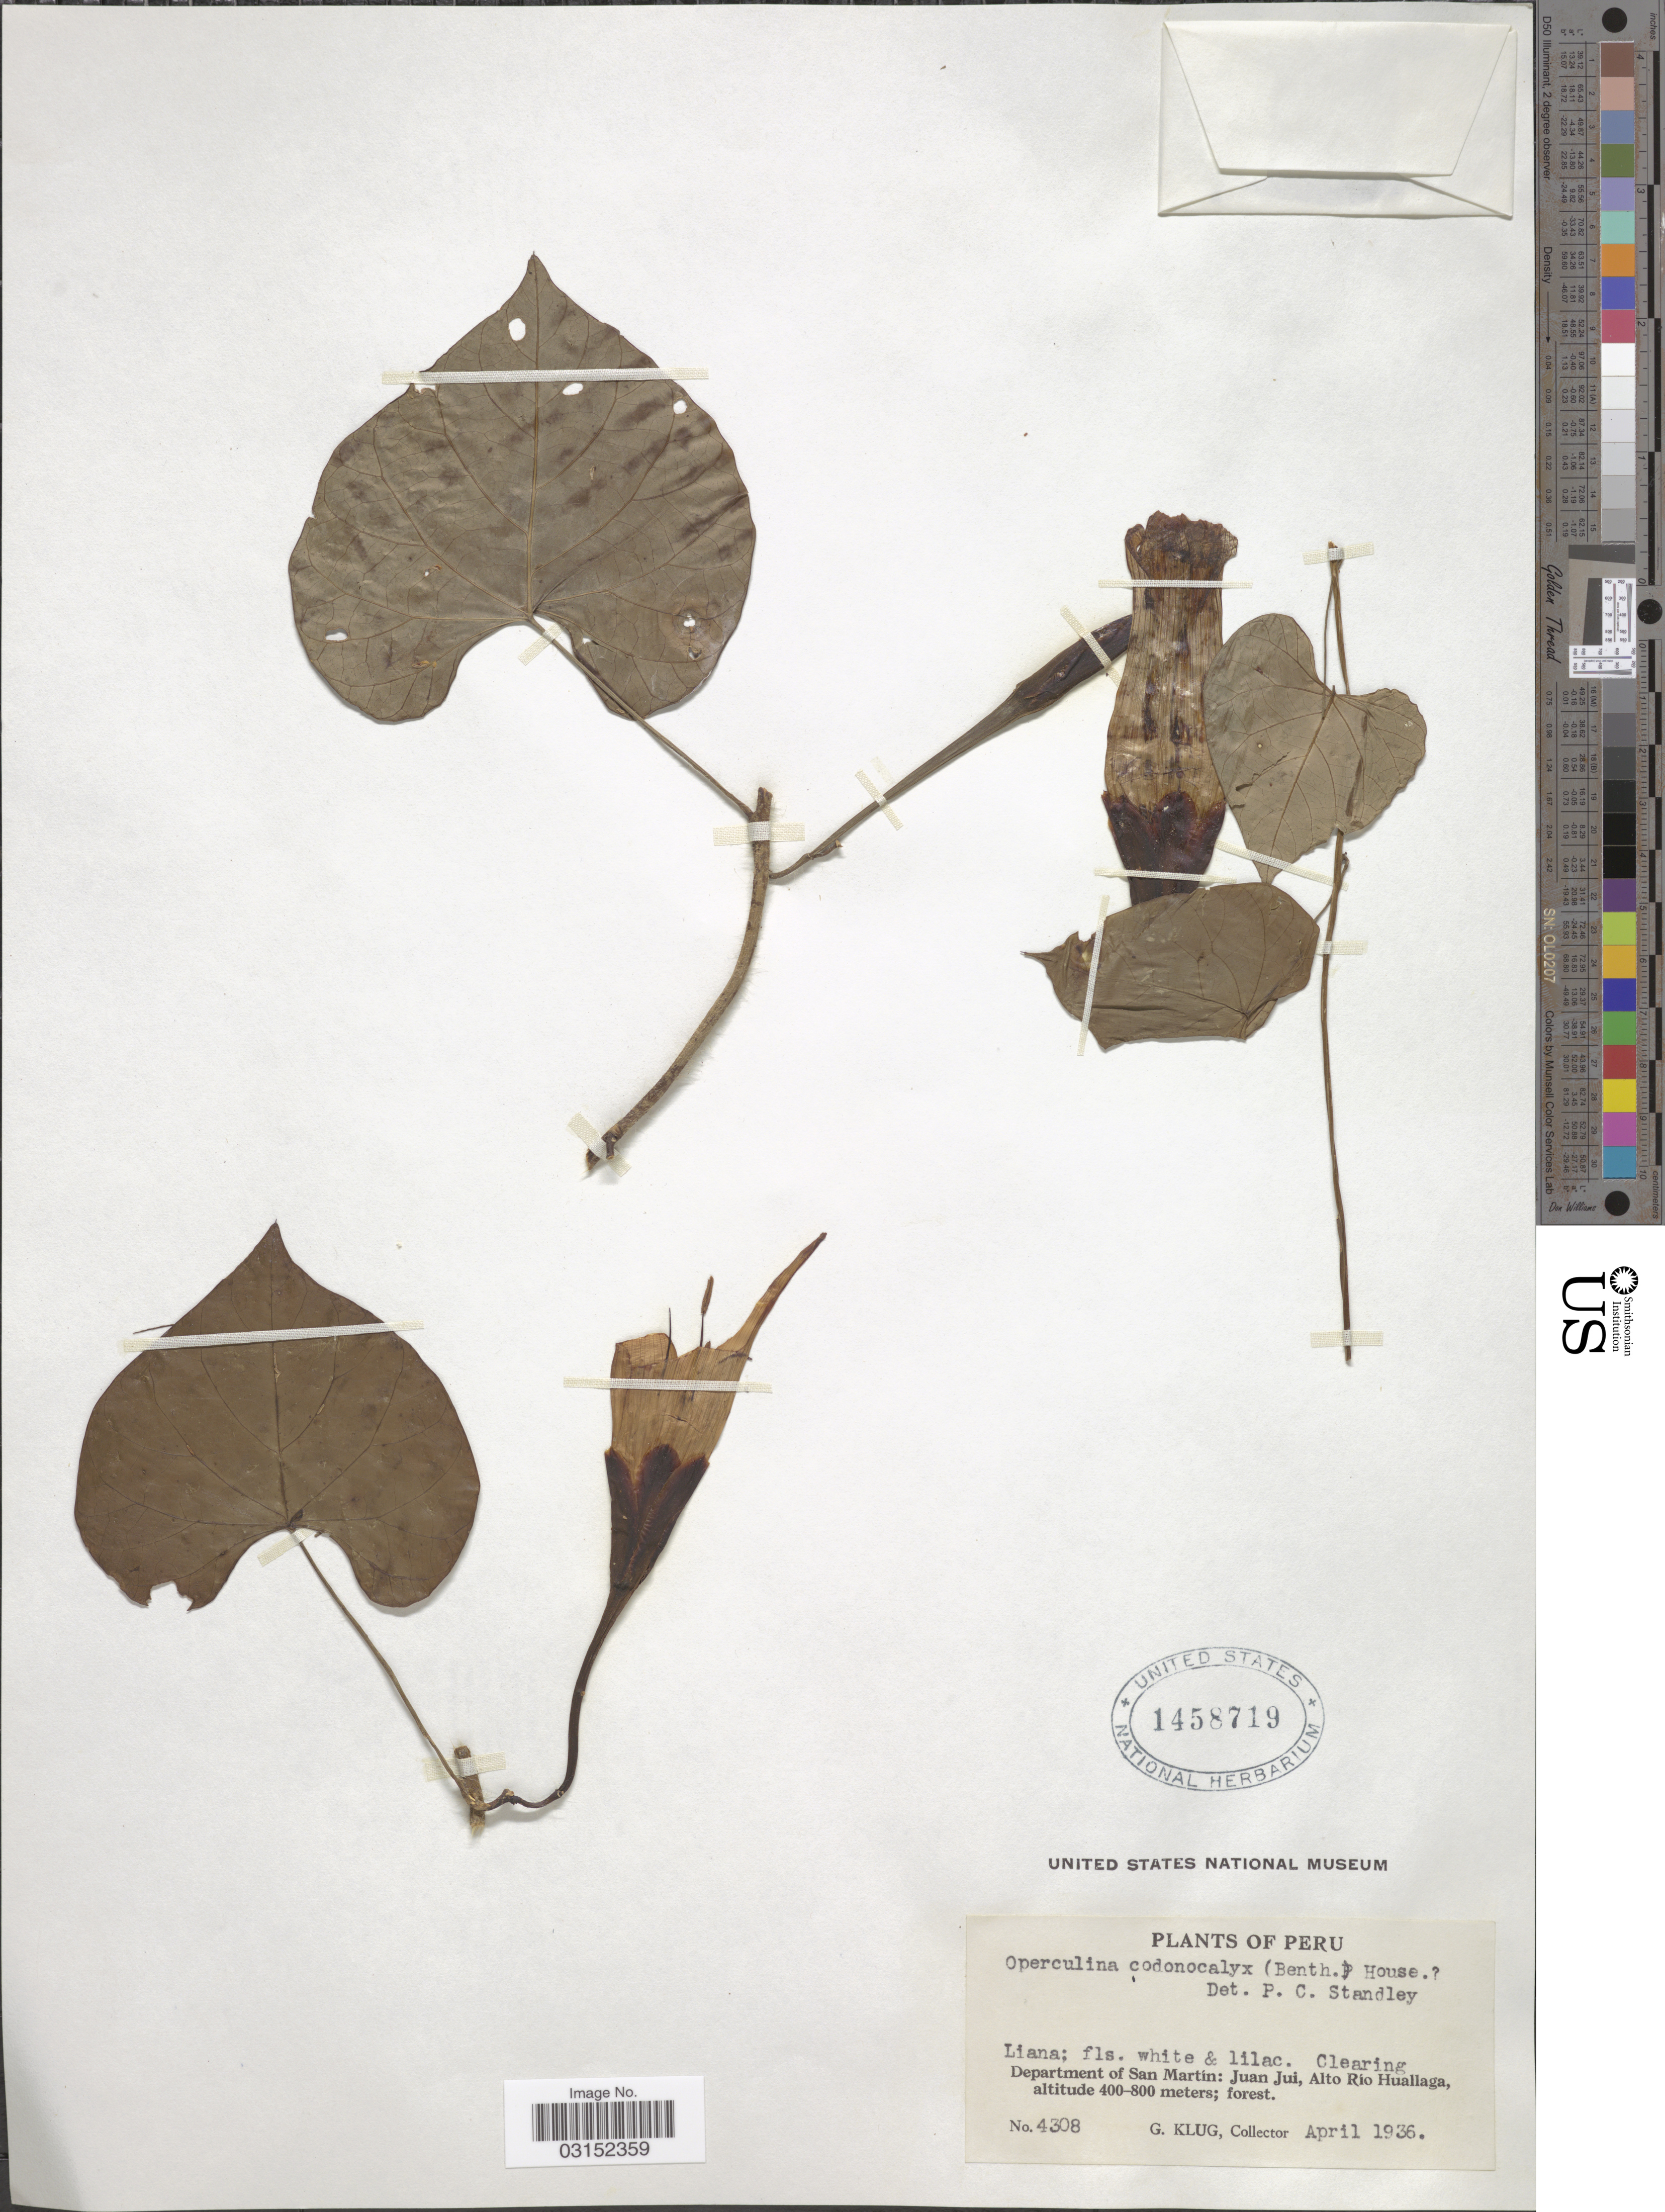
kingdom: Plantae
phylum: Tracheophyta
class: Magnoliopsida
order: Solanales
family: Convolvulaceae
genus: Ipomoea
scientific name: Ipomoea clavata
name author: (G. Don) J.F. Macbr.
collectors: G. Klug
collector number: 4308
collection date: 1936-04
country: Peru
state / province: San Martín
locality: Department of San Martín: Juan Jui, Alto Río Huallaga.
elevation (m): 400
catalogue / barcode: US 1458719